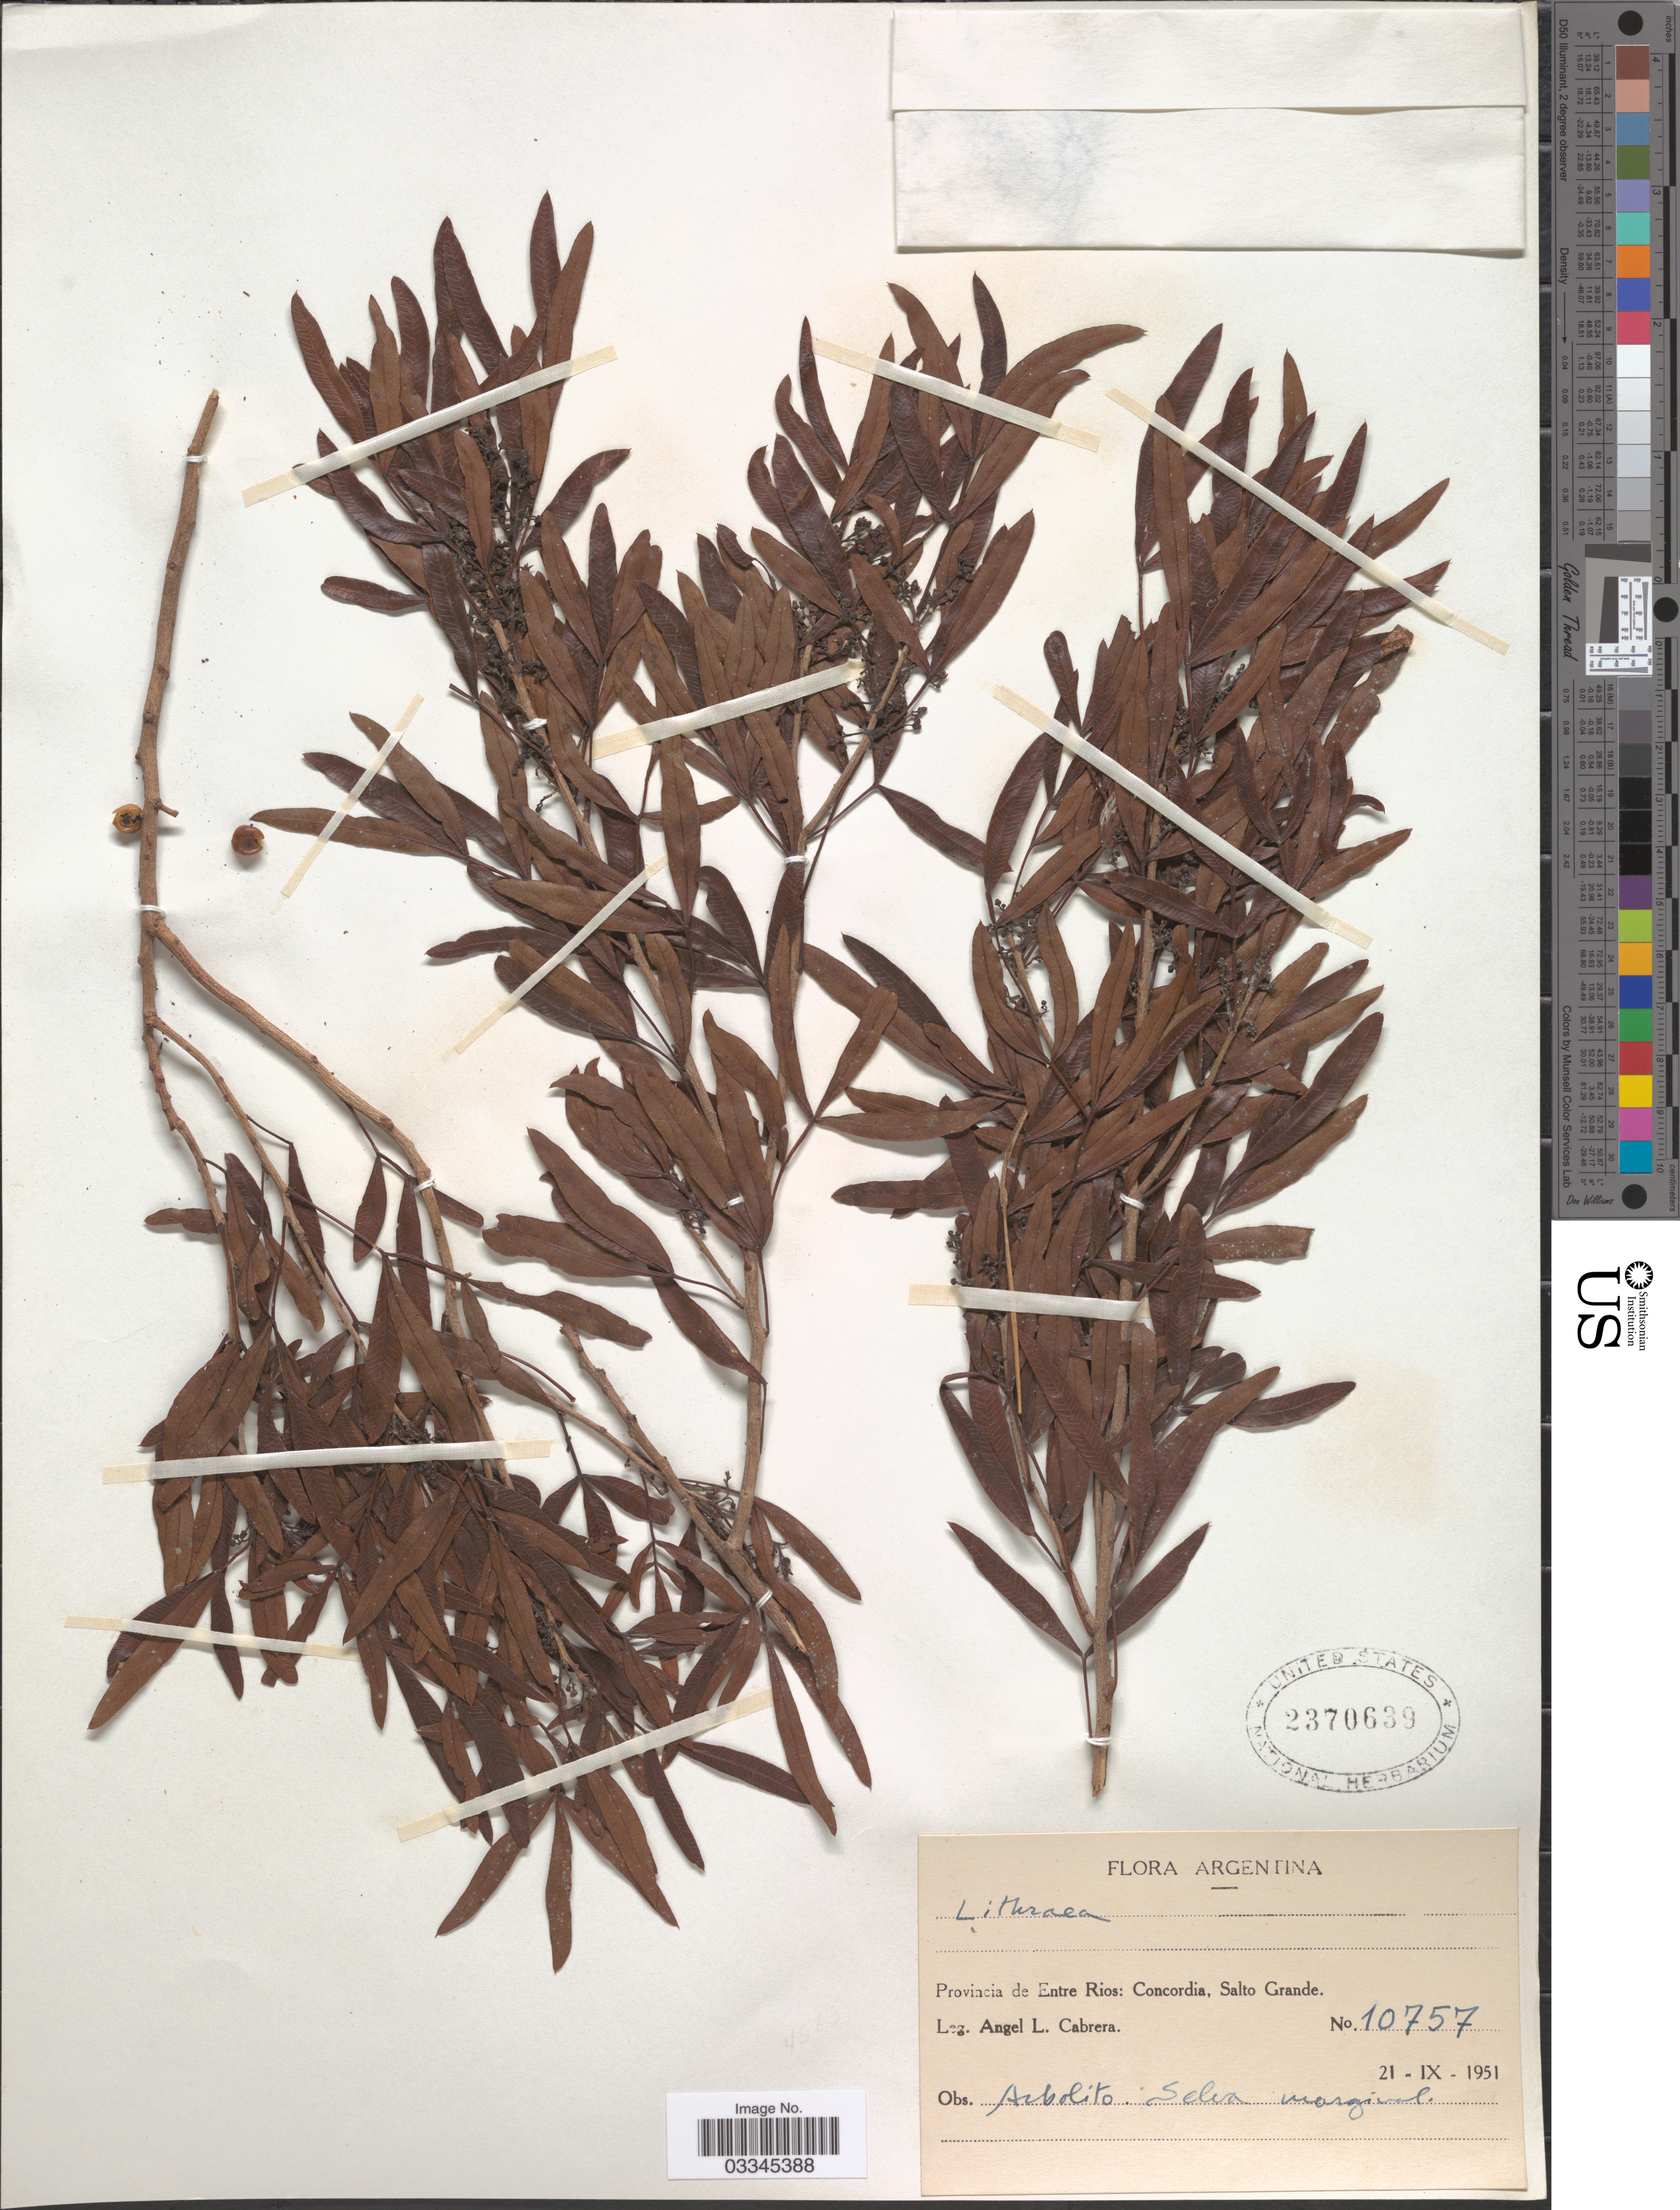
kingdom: Plantae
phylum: Tracheophyta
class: Magnoliopsida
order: Sapindales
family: Anacardiaceae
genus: Lithraea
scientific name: Lithraea sp.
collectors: A. L. Cabrera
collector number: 10757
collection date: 1951-09-21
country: Argentina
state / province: Entre Rios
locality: Concordia, Salto Grande.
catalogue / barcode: US 2370639